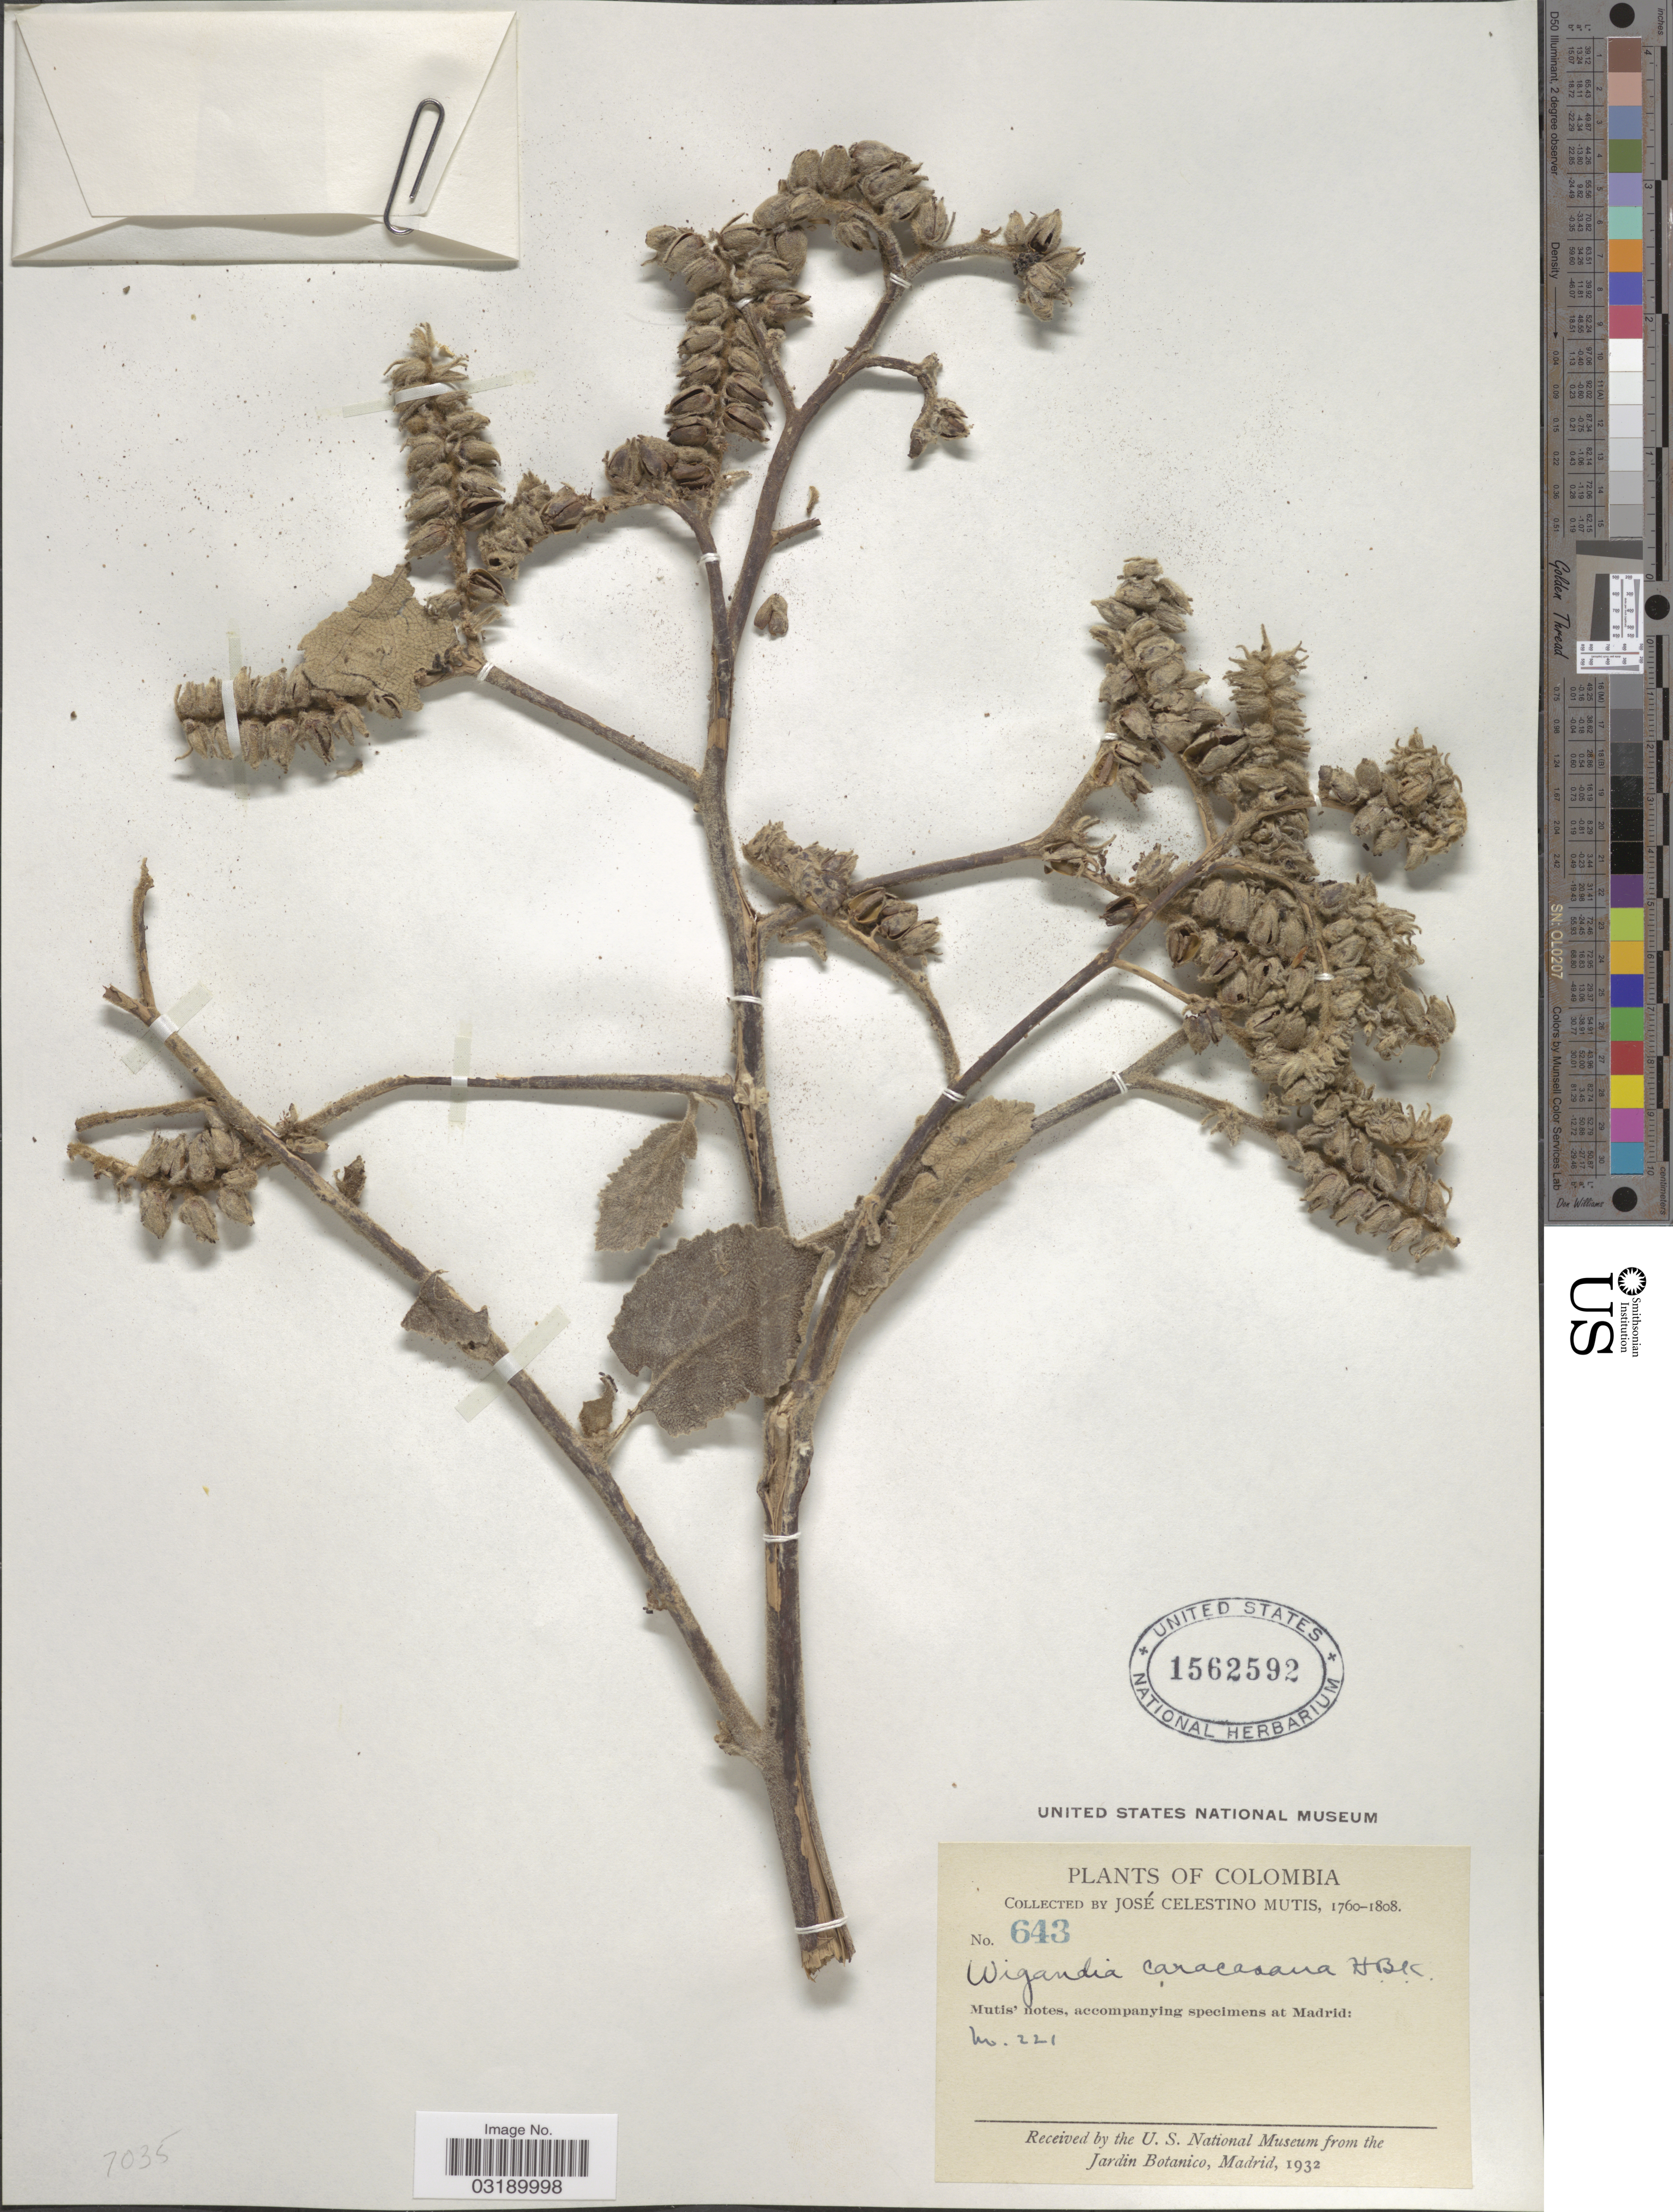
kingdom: Plantae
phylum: Tracheophyta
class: Magnoliopsida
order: Boraginales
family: Namaceae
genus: Wigandia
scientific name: Wigandia caracasana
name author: Kunth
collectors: J. C. B. Mutis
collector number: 643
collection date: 1760/1808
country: Colombia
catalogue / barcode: US 1562592